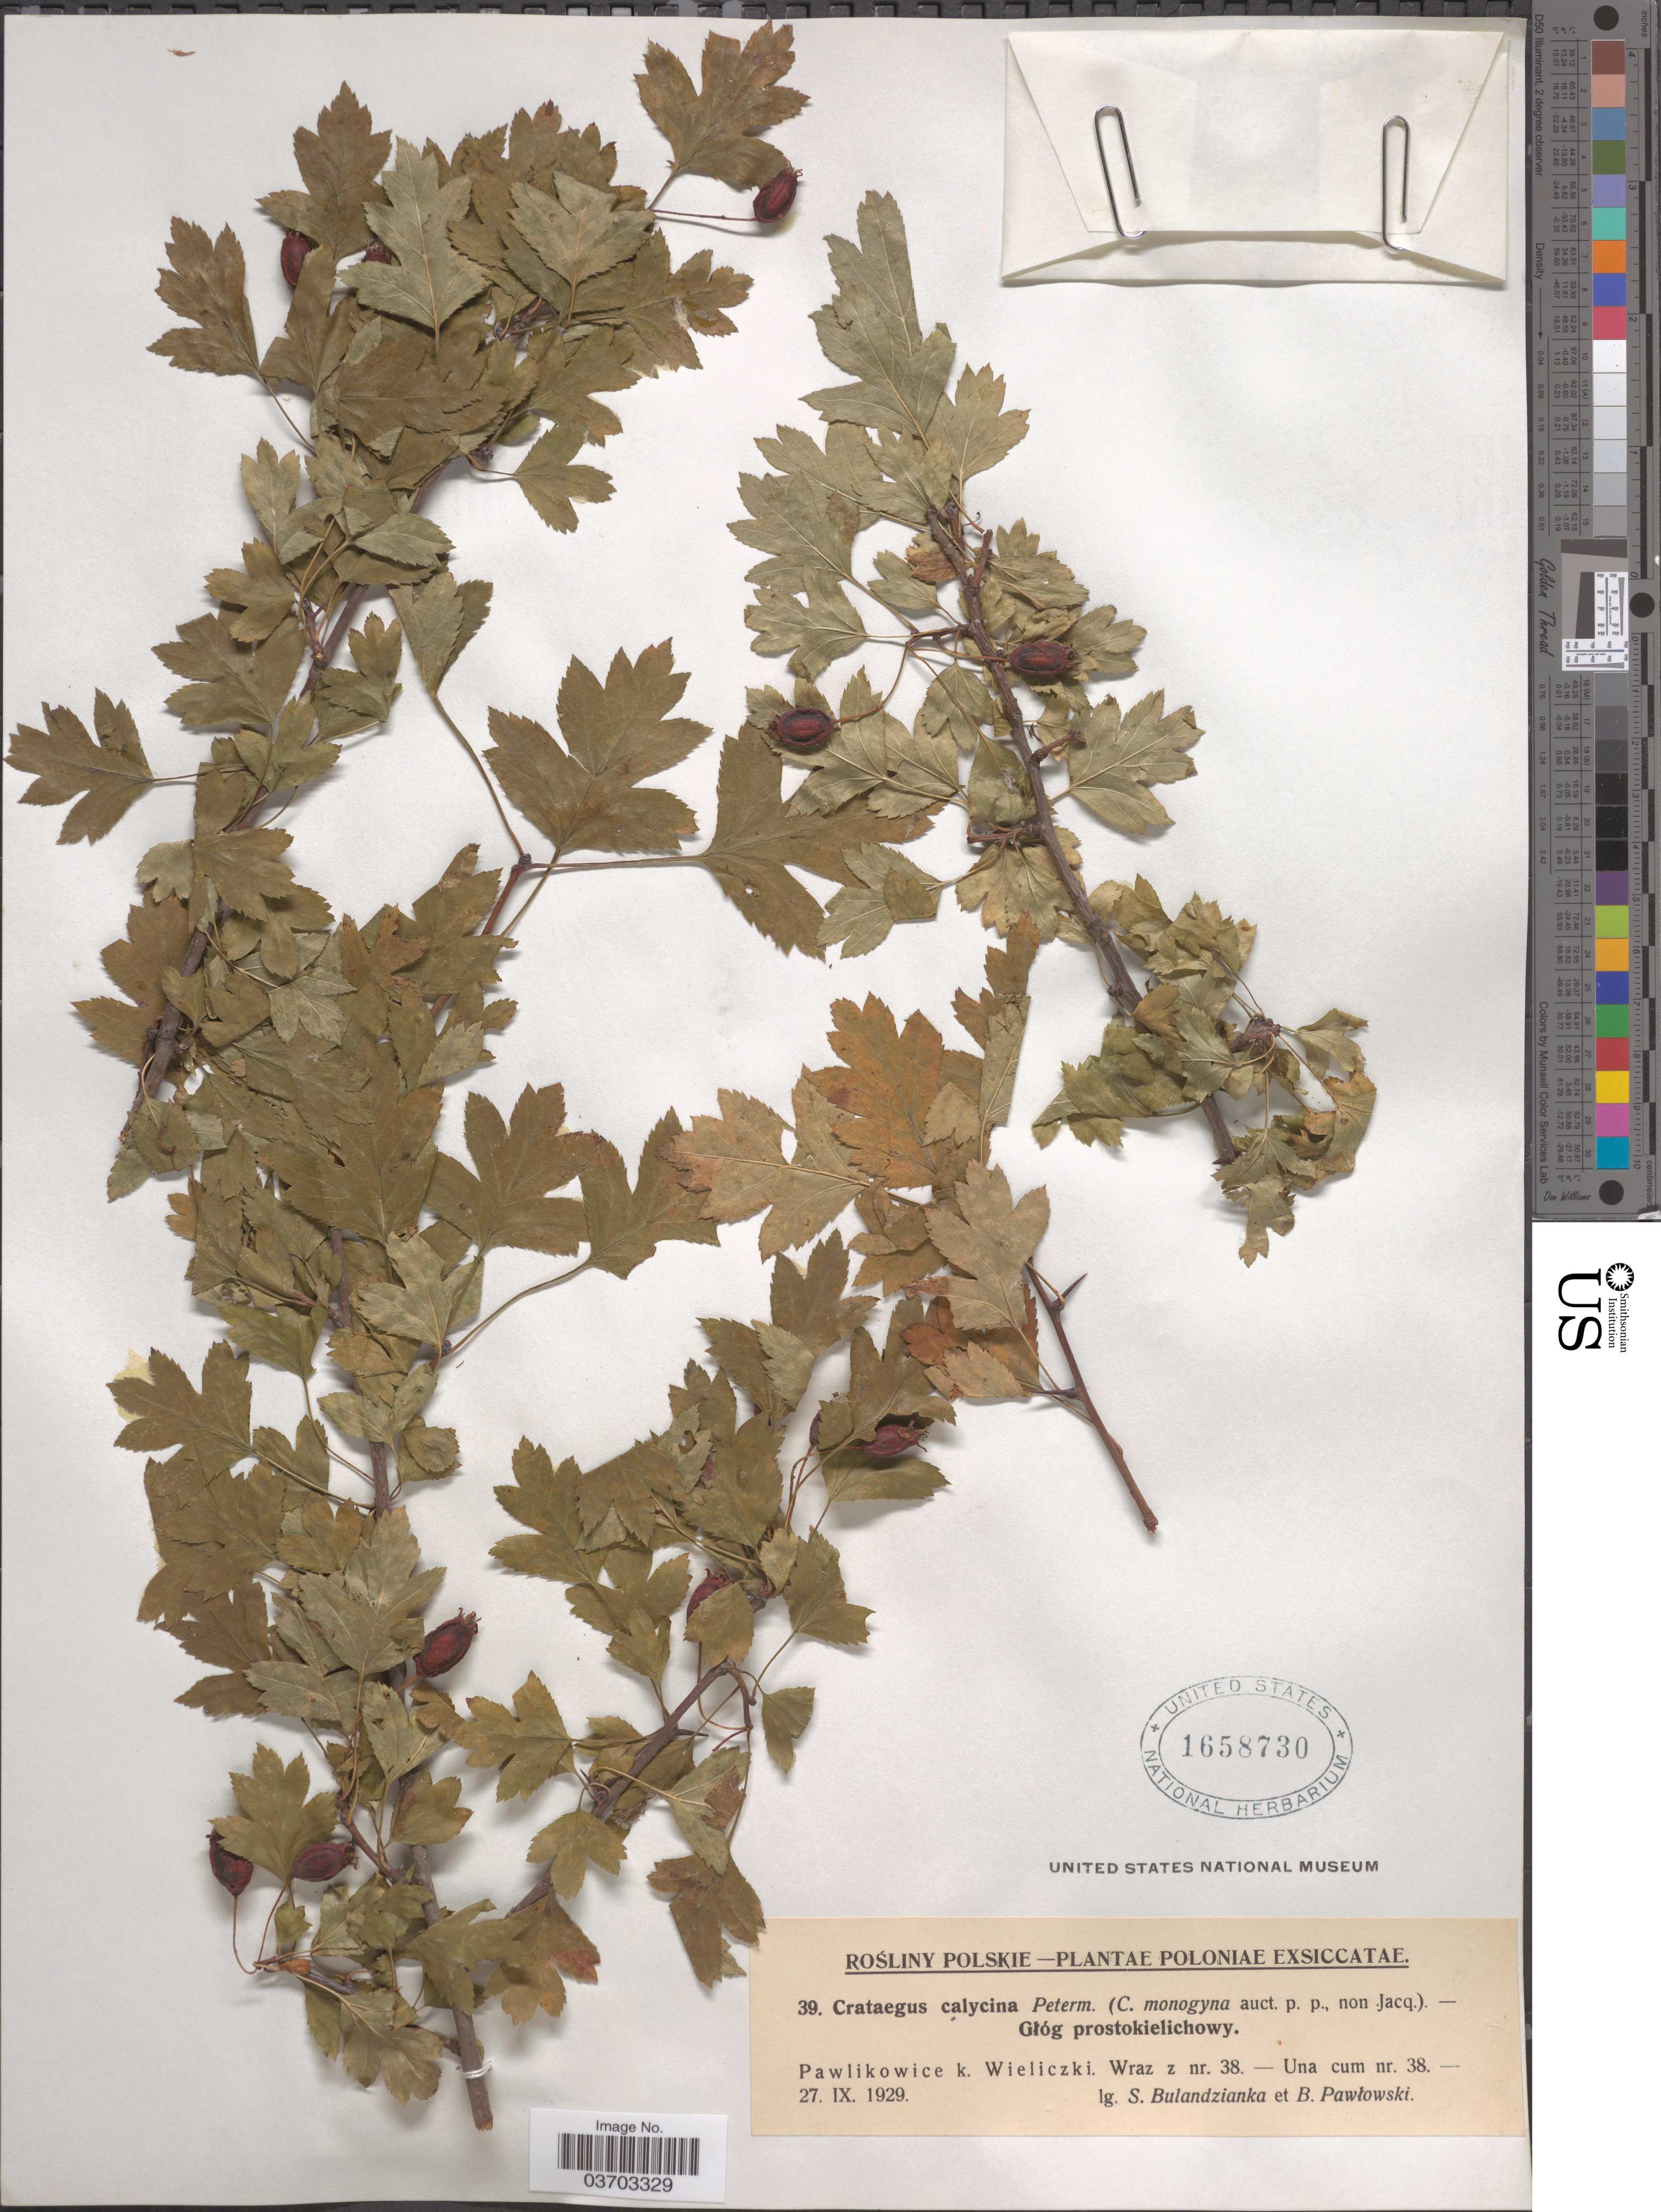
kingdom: Plantae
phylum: Tracheophyta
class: Magnoliopsida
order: Rosales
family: Rosaceae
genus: Crataegus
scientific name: Crataegus calycina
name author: Peterm.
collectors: S. Bulandzianka & B. Pawlowski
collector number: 39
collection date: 1929-09-27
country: Poland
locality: Pawlikowice k. Wieliczki.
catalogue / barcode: US 1658730